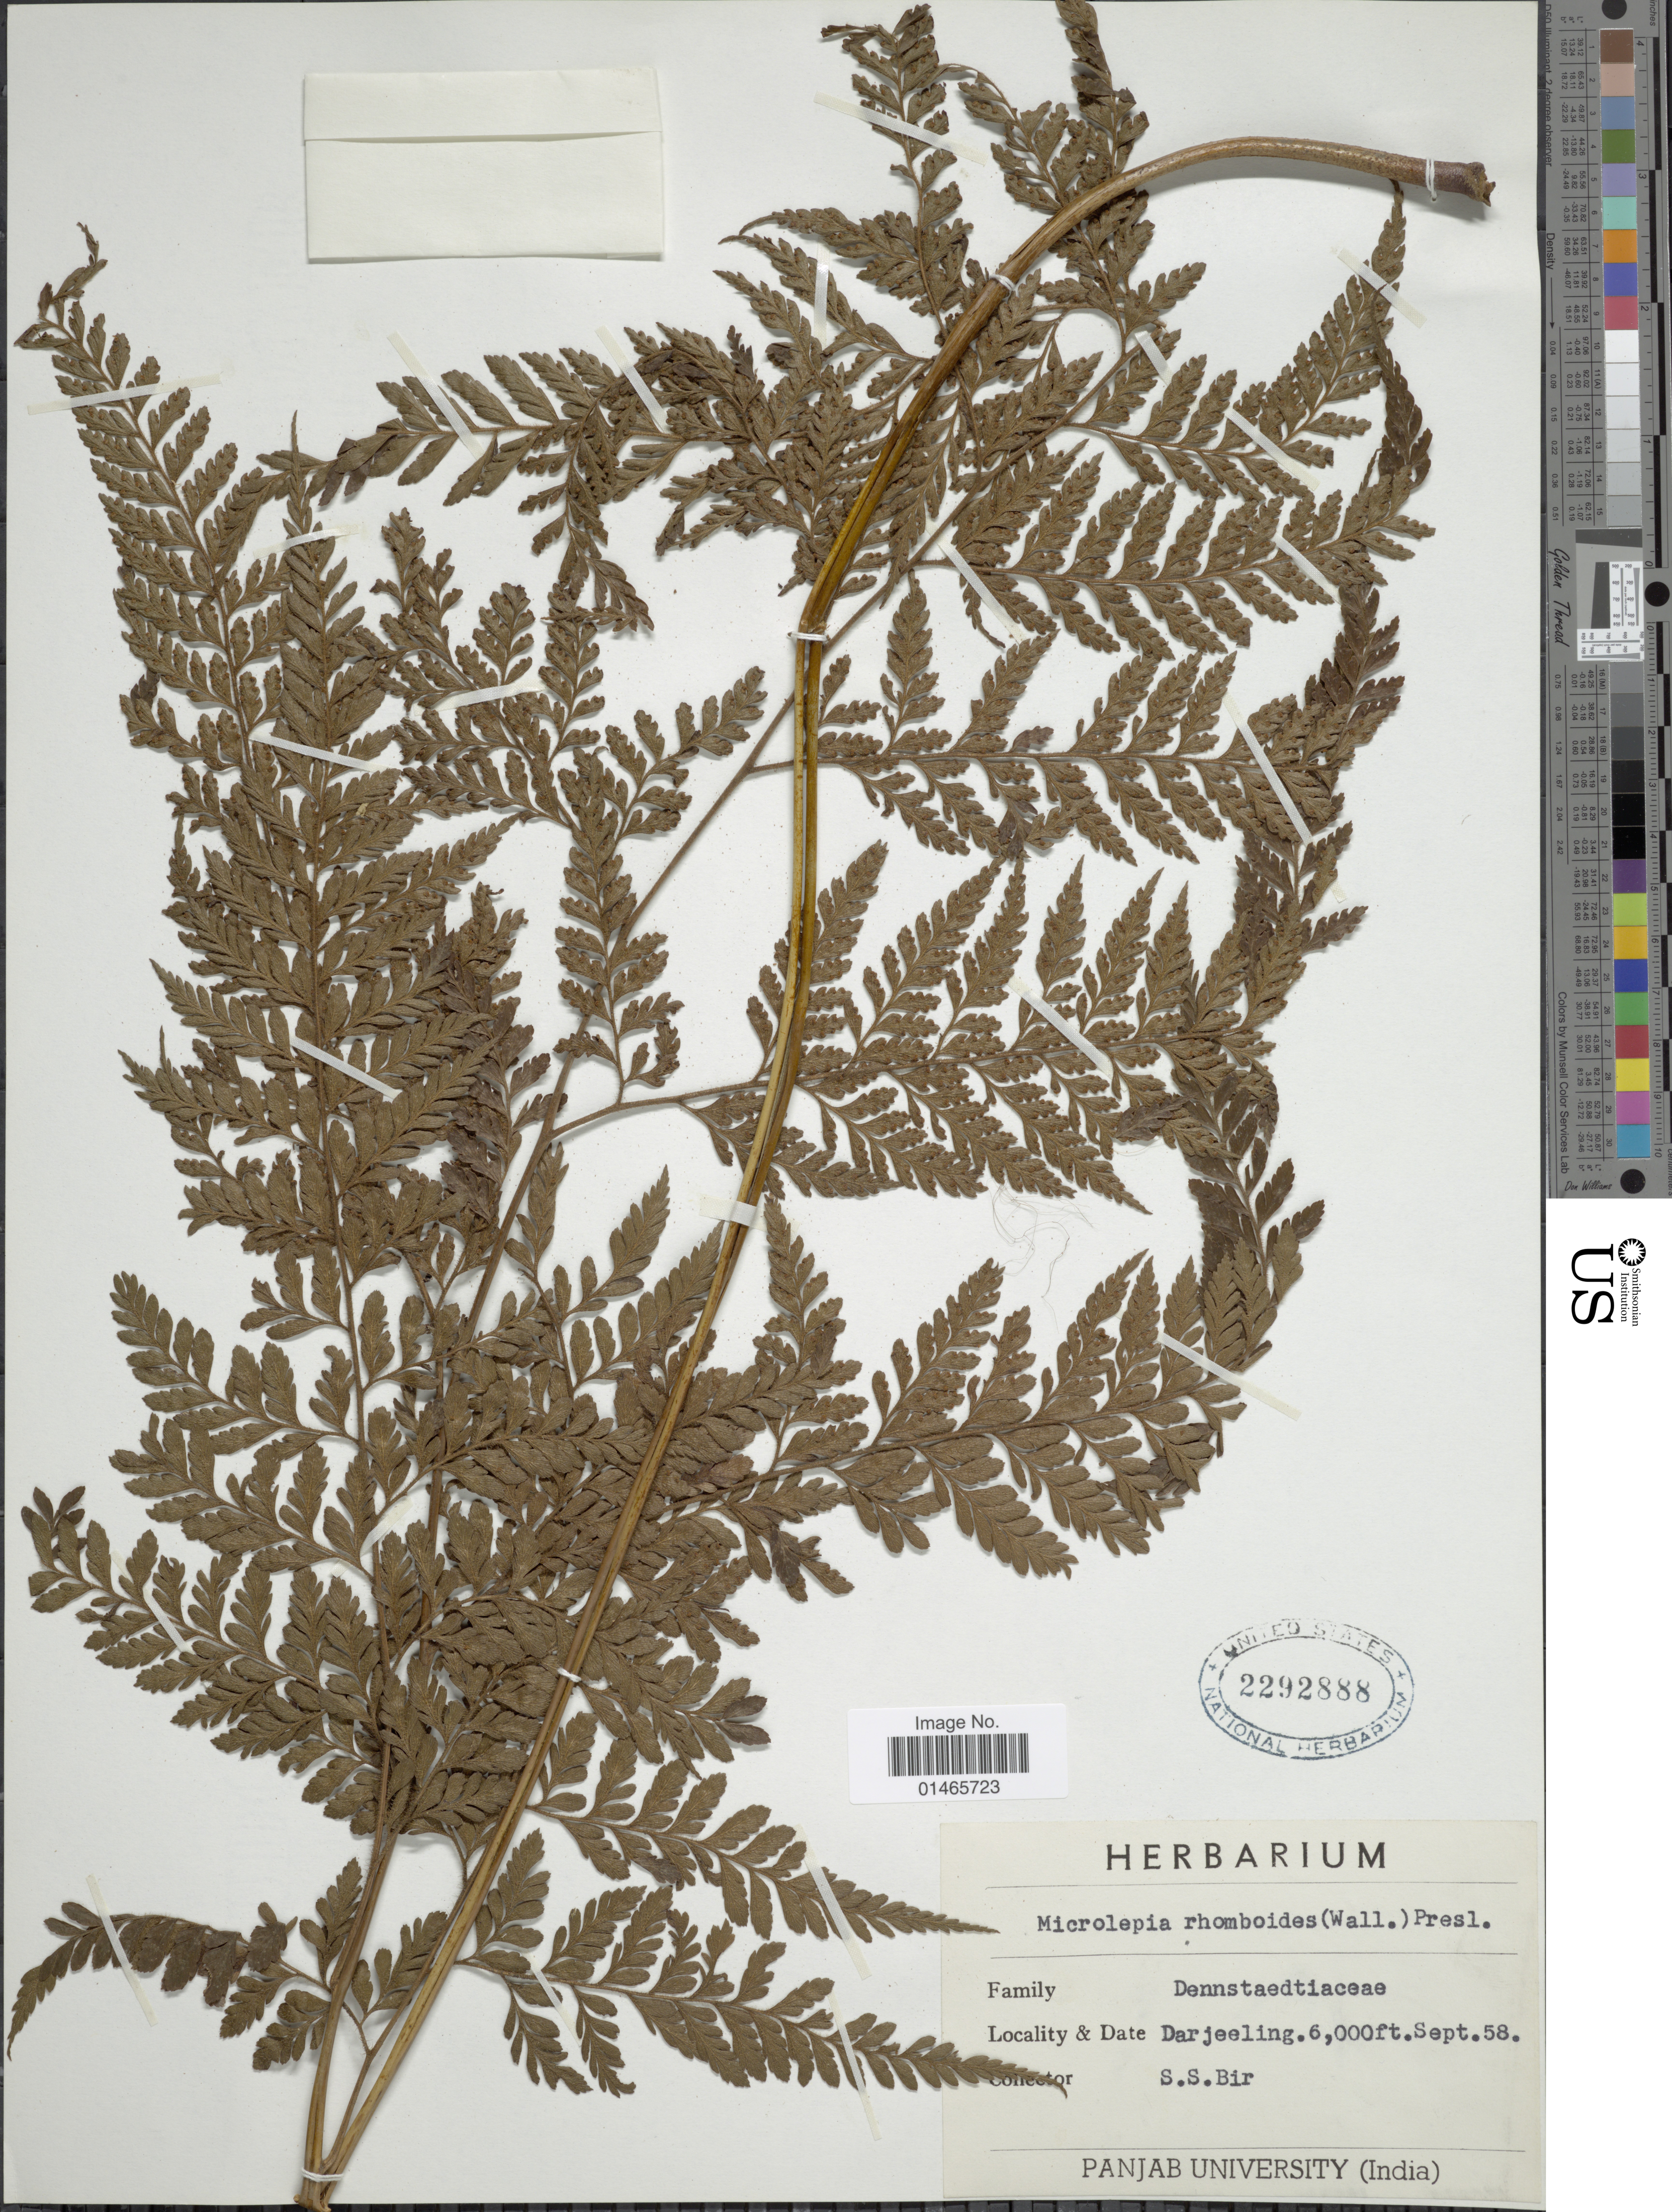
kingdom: Plantae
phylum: Tracheophyta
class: Polypodiopsida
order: Polypodiales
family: Dennstaedtiaceae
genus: Microlepia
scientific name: Microlepia rhomboidea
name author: (Wall. ex Kunze) Prantl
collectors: S. S. Bir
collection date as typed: Transcribed d/m/y: /8/58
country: India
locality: Darjeeling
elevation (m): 1829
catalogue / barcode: US 2292888